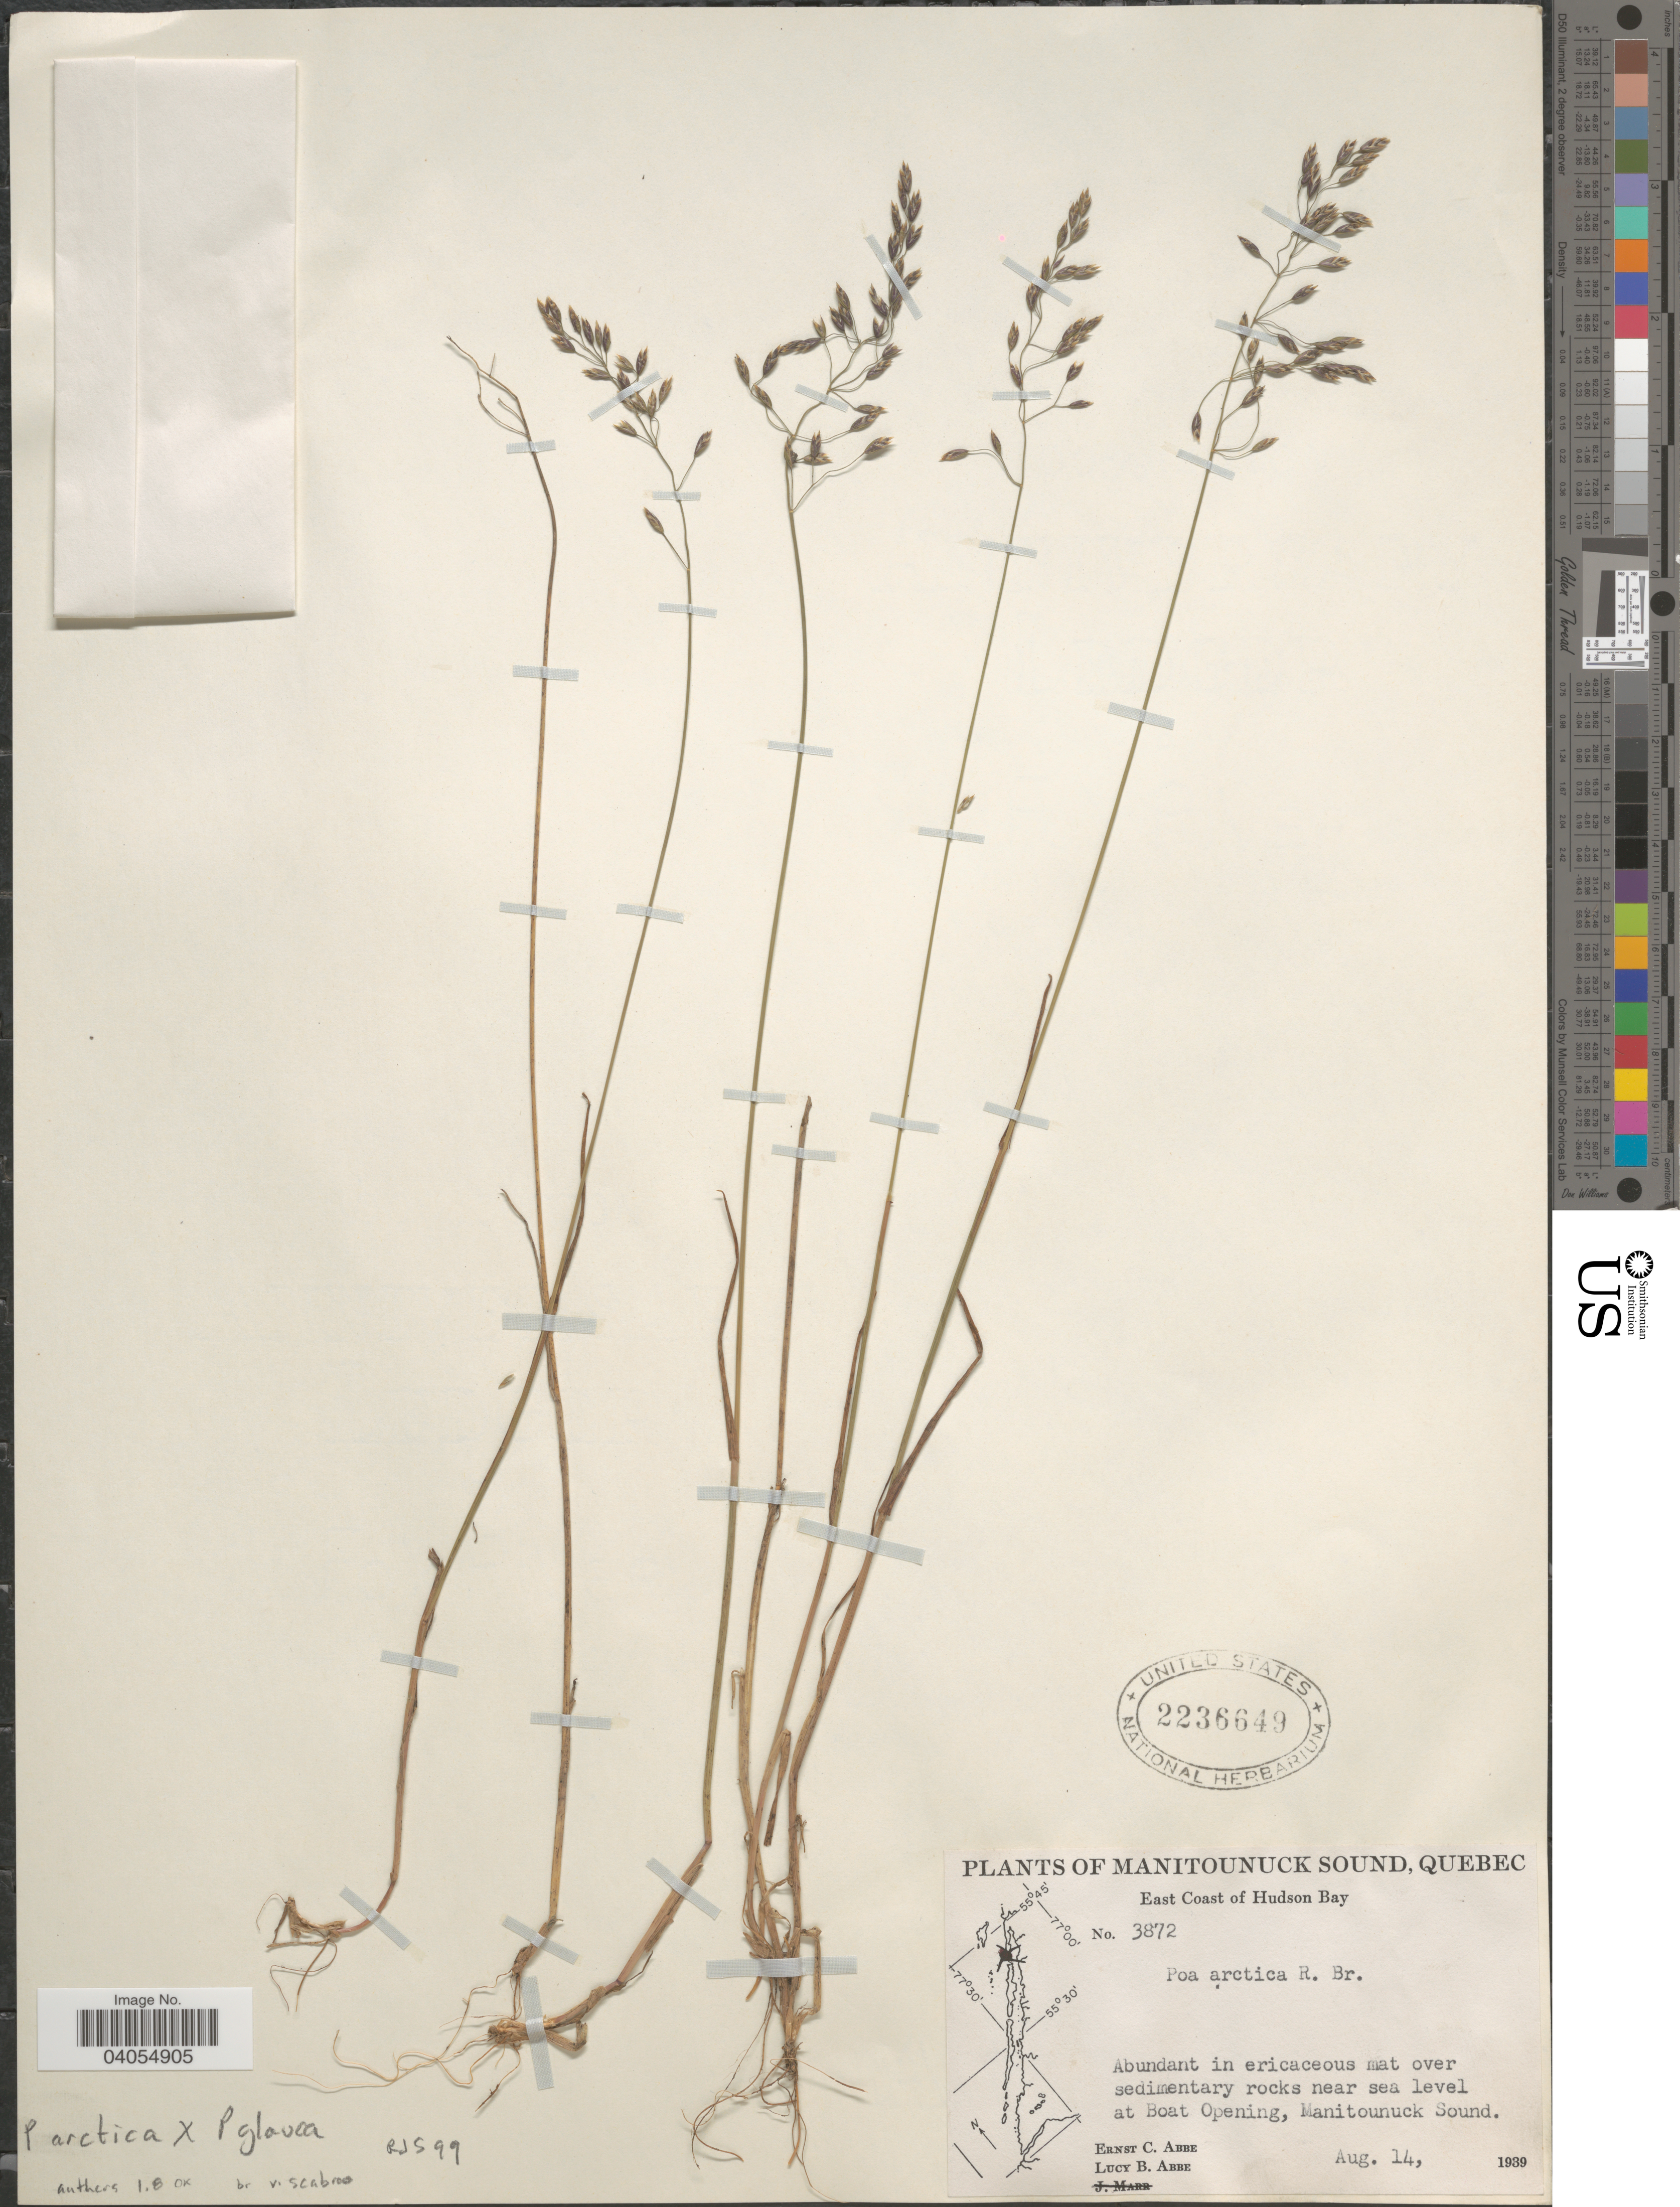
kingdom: Plantae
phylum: Tracheophyta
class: Liliopsida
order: Poales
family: Poaceae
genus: Poa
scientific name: Poa arctica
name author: R. Br.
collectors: E. C. Abbe & L. B. Abbe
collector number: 3872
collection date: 1939-08-14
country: Canada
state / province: Quebec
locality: Manitounuck Sound. East Coast of Hudson Bay. At Boat Opening, Manitounuck Sound.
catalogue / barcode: US 2236649